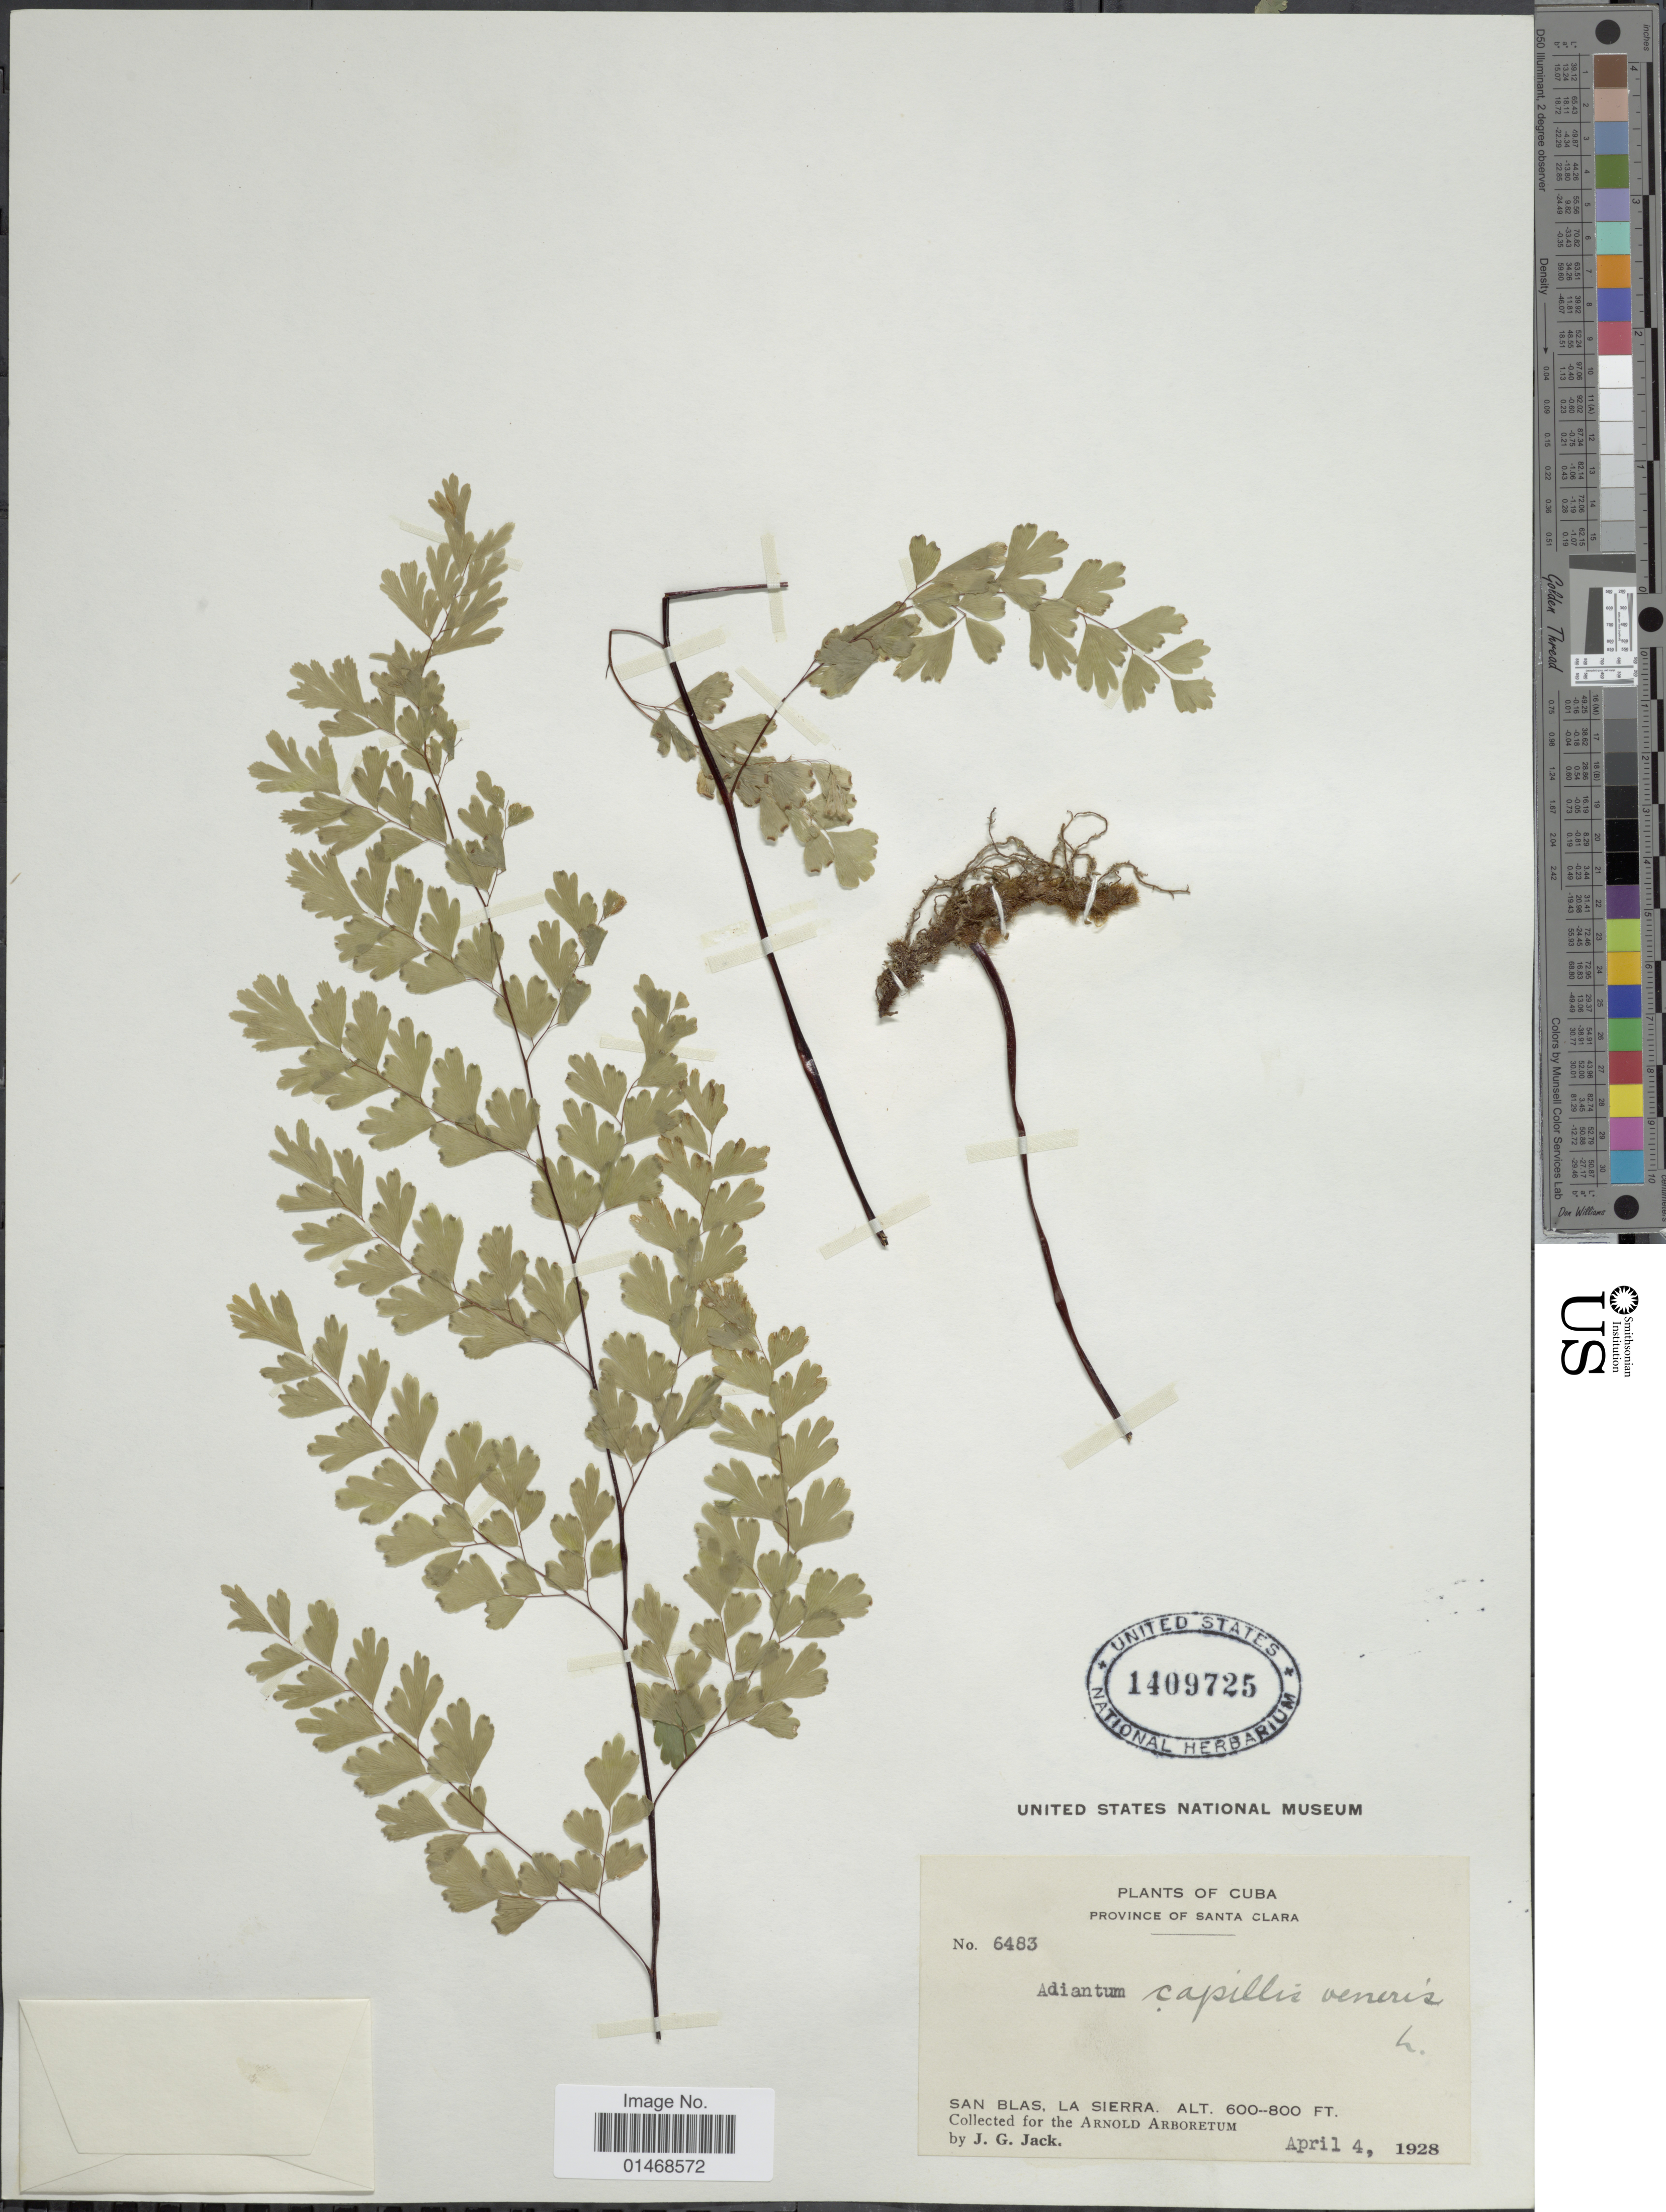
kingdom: Plantae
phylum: Tracheophyta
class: Polypodiopsida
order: Polypodiales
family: Pteridaceae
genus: Adiantum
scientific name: Adiantum capillus-veneris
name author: L.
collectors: J. G. Jack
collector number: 6483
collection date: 1928-04-04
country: Cuba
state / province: Las Villas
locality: Province of Santa Clara, San Blas, La Sierra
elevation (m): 183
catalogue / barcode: US 1409725